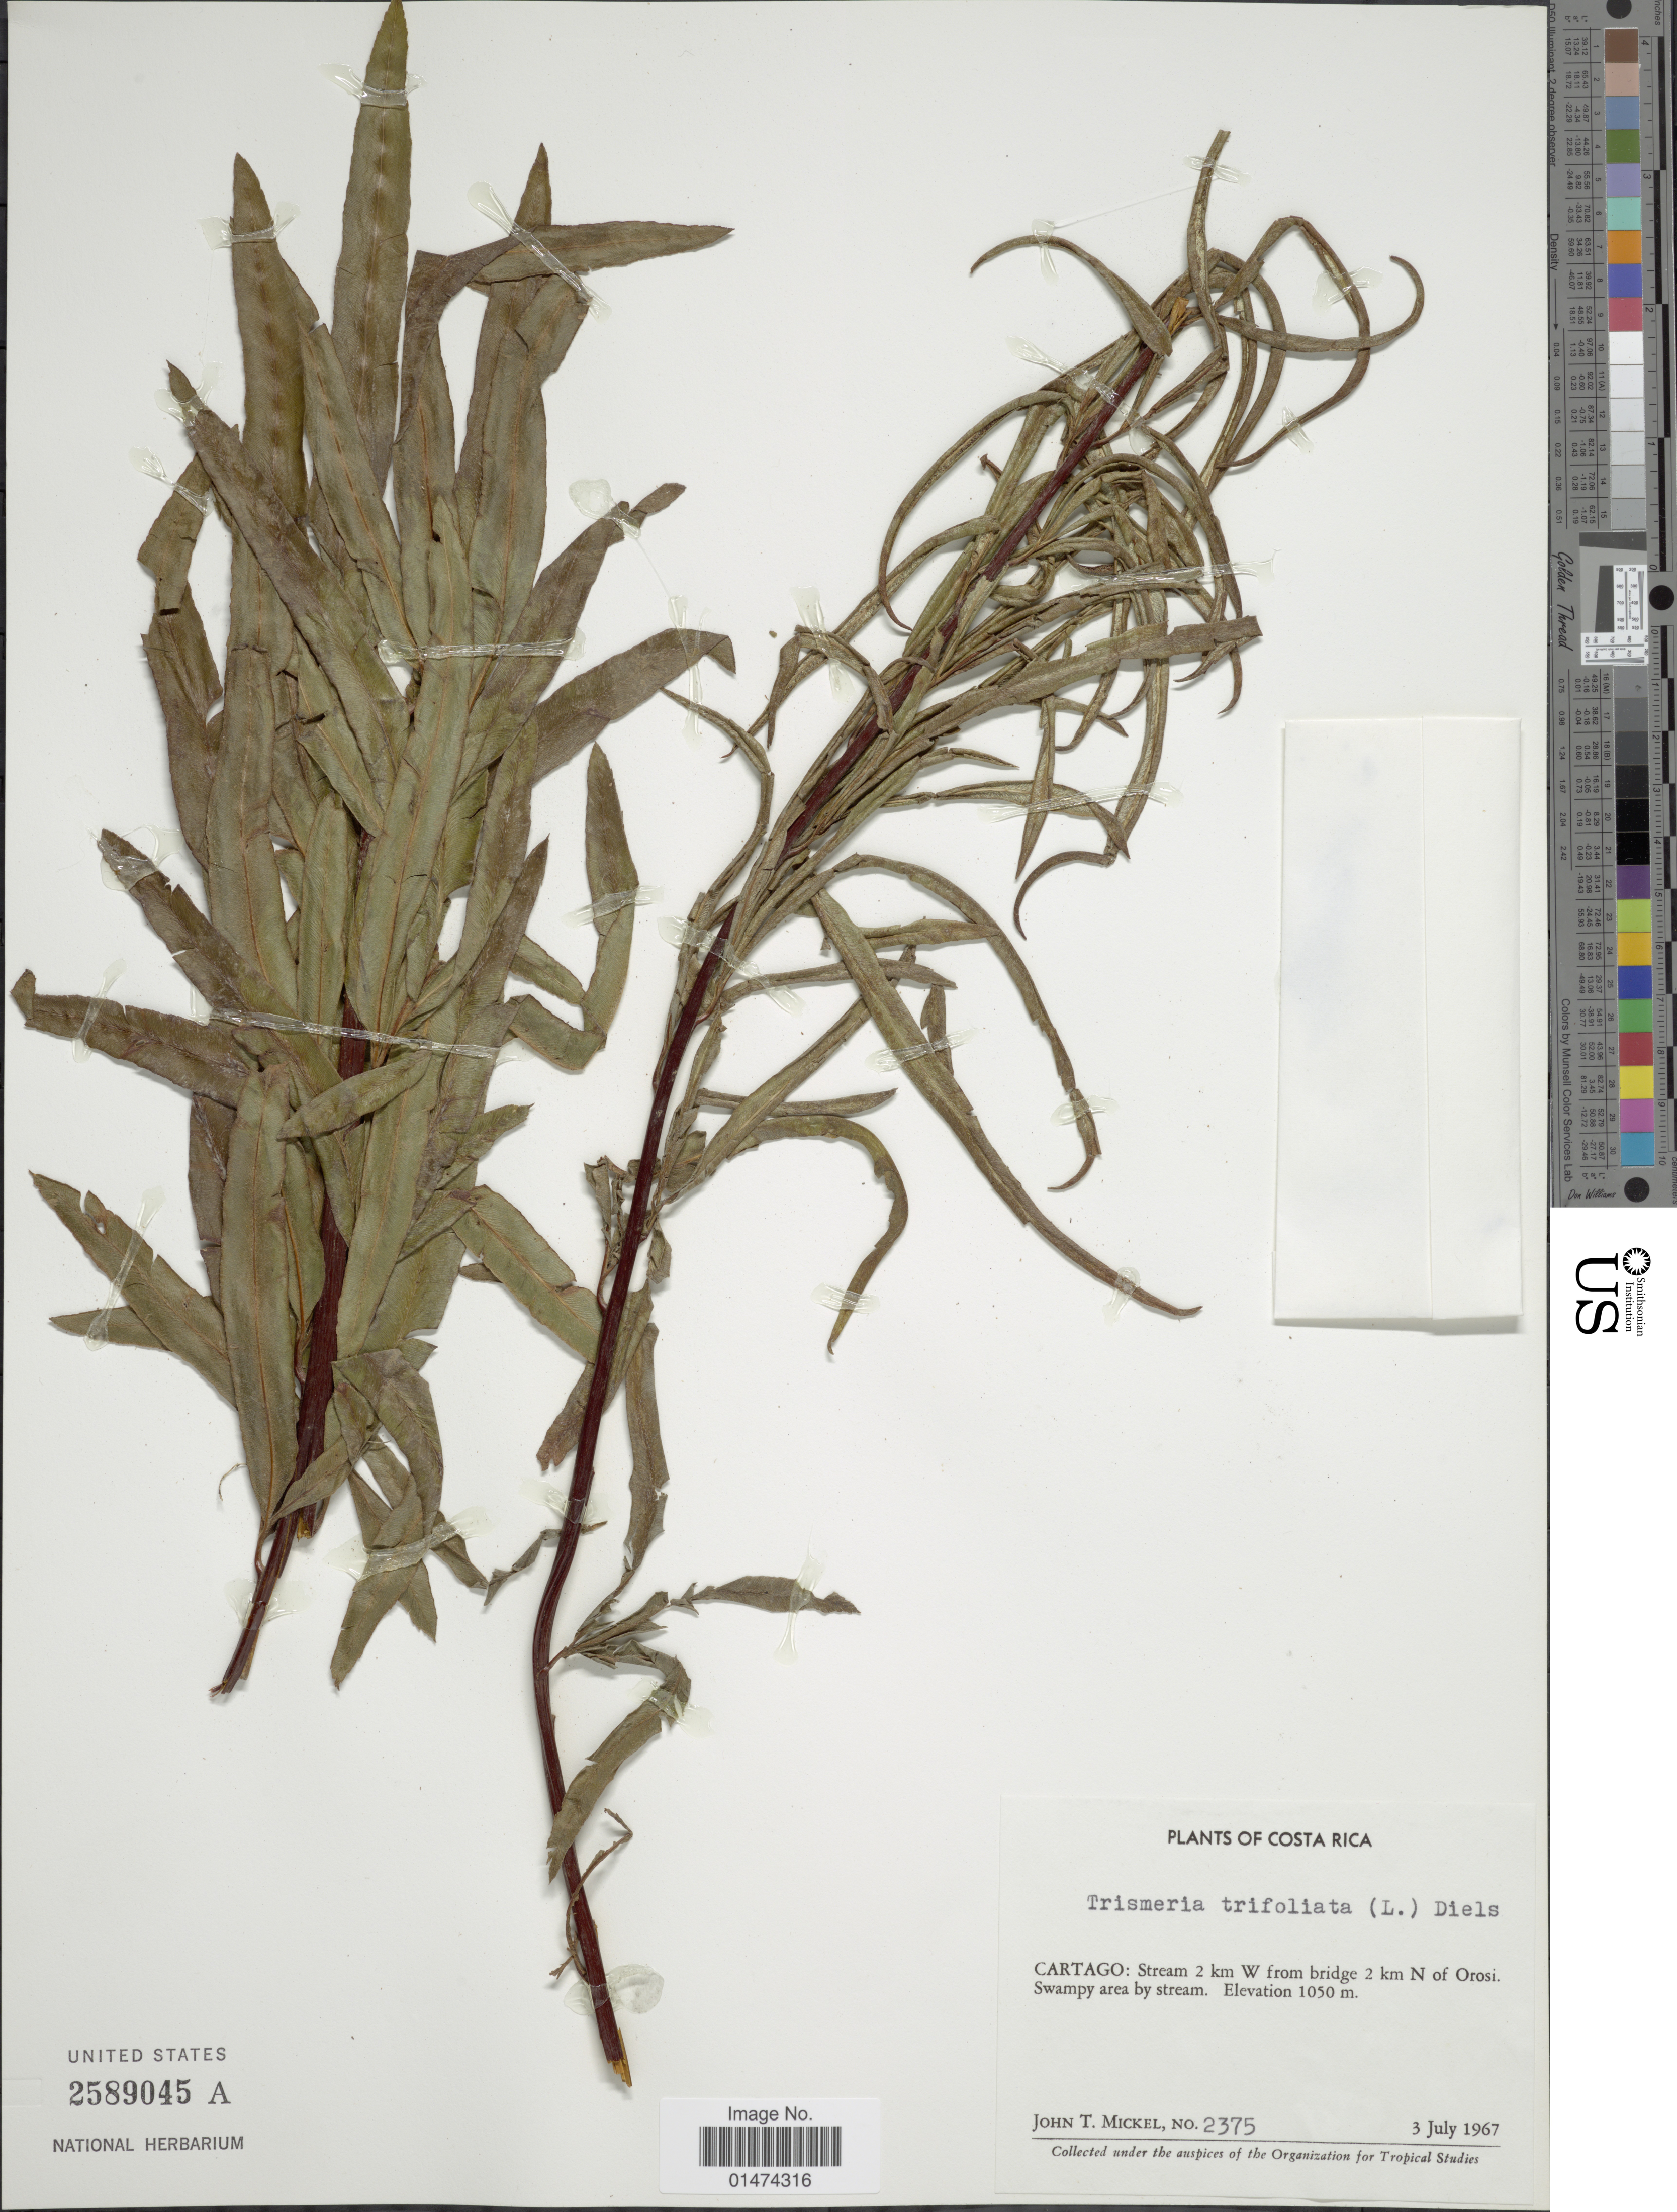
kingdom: Plantae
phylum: Tracheophyta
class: Polypodiopsida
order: Polypodiales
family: Pteridaceae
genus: Pityrogramma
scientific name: Pityrogramma trifoliata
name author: (L.) R.M. Tryon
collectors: J. T. Mickel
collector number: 2375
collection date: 1967-07-03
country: Costa Rica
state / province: Cartago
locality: Stream 2 km W from bridge 2 km N of Orosi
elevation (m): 1050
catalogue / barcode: US 2589045